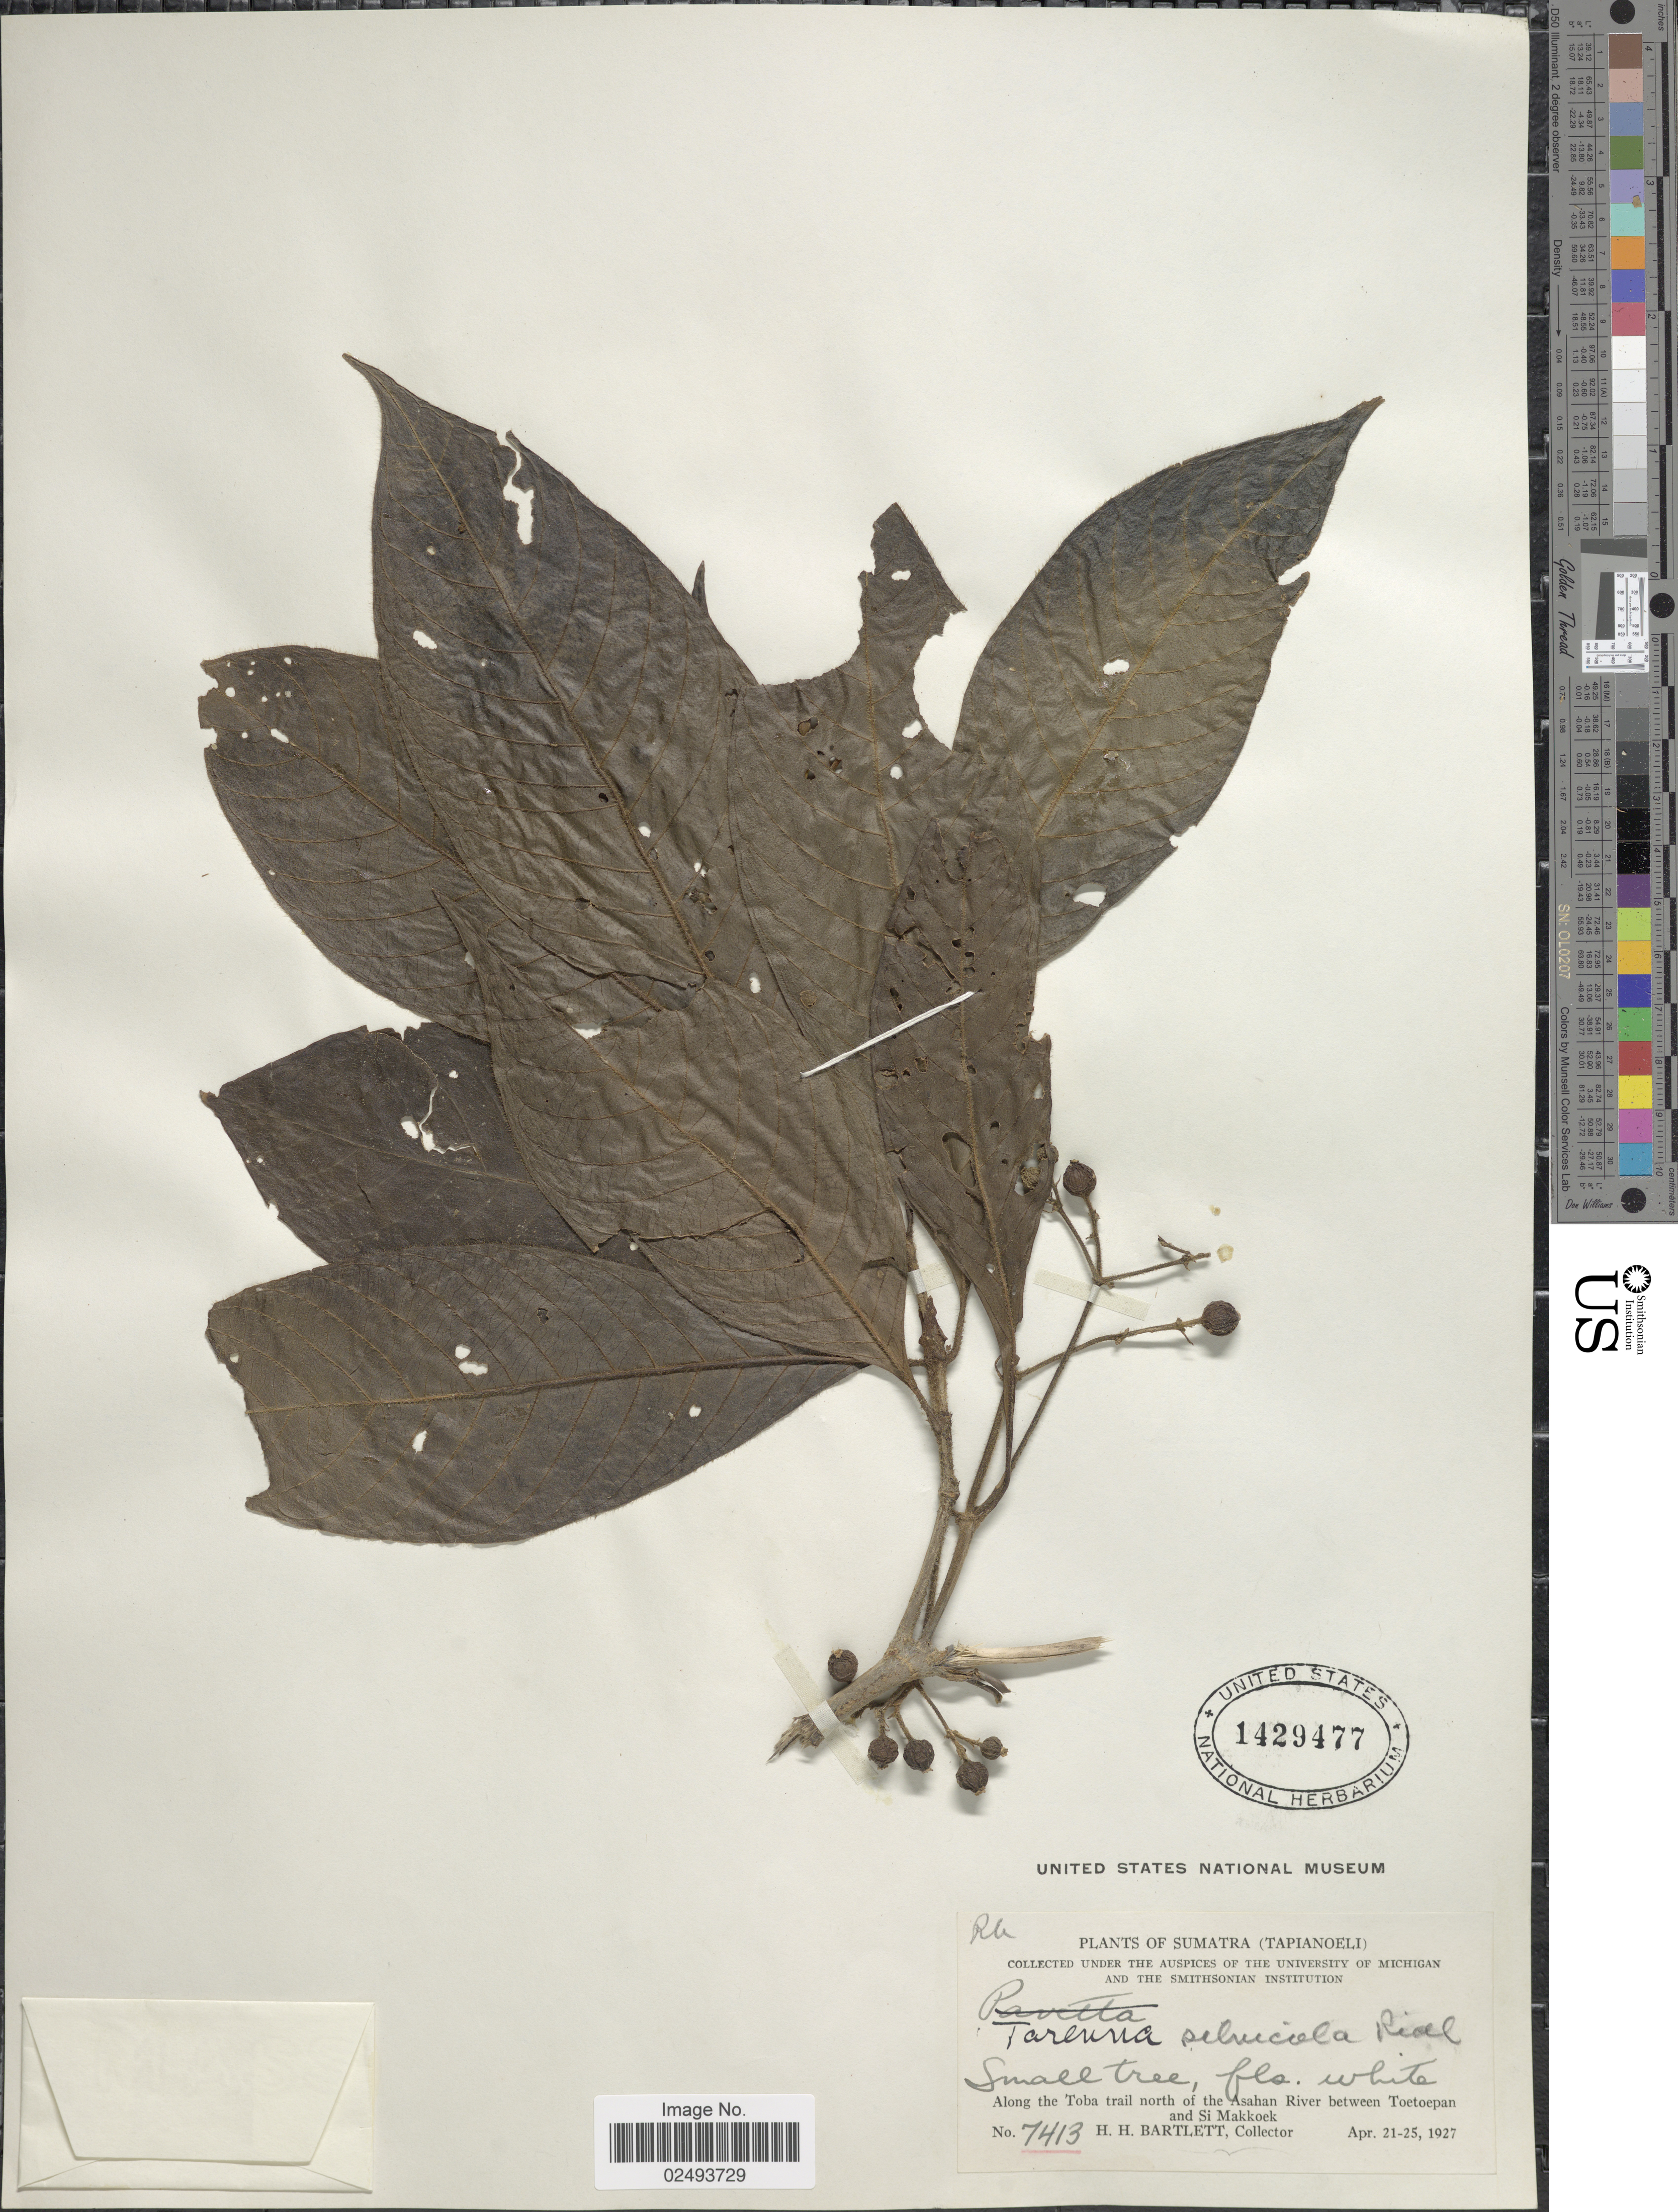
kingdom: Plantae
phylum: Tracheophyta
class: Magnoliopsida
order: Gentianales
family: Rubiaceae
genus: Tarenna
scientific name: Tarenna sylvicola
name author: (Ridl.) Merr.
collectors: H. H. Bartlett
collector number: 7413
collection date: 1927-04-21/1927-04-25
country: Indonesia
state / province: Sumatra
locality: Sumatra (Tapianoeli) Along the Toba Trail north of the Asahan River between Toetoepan and Si Makkoek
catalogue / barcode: US 1429477